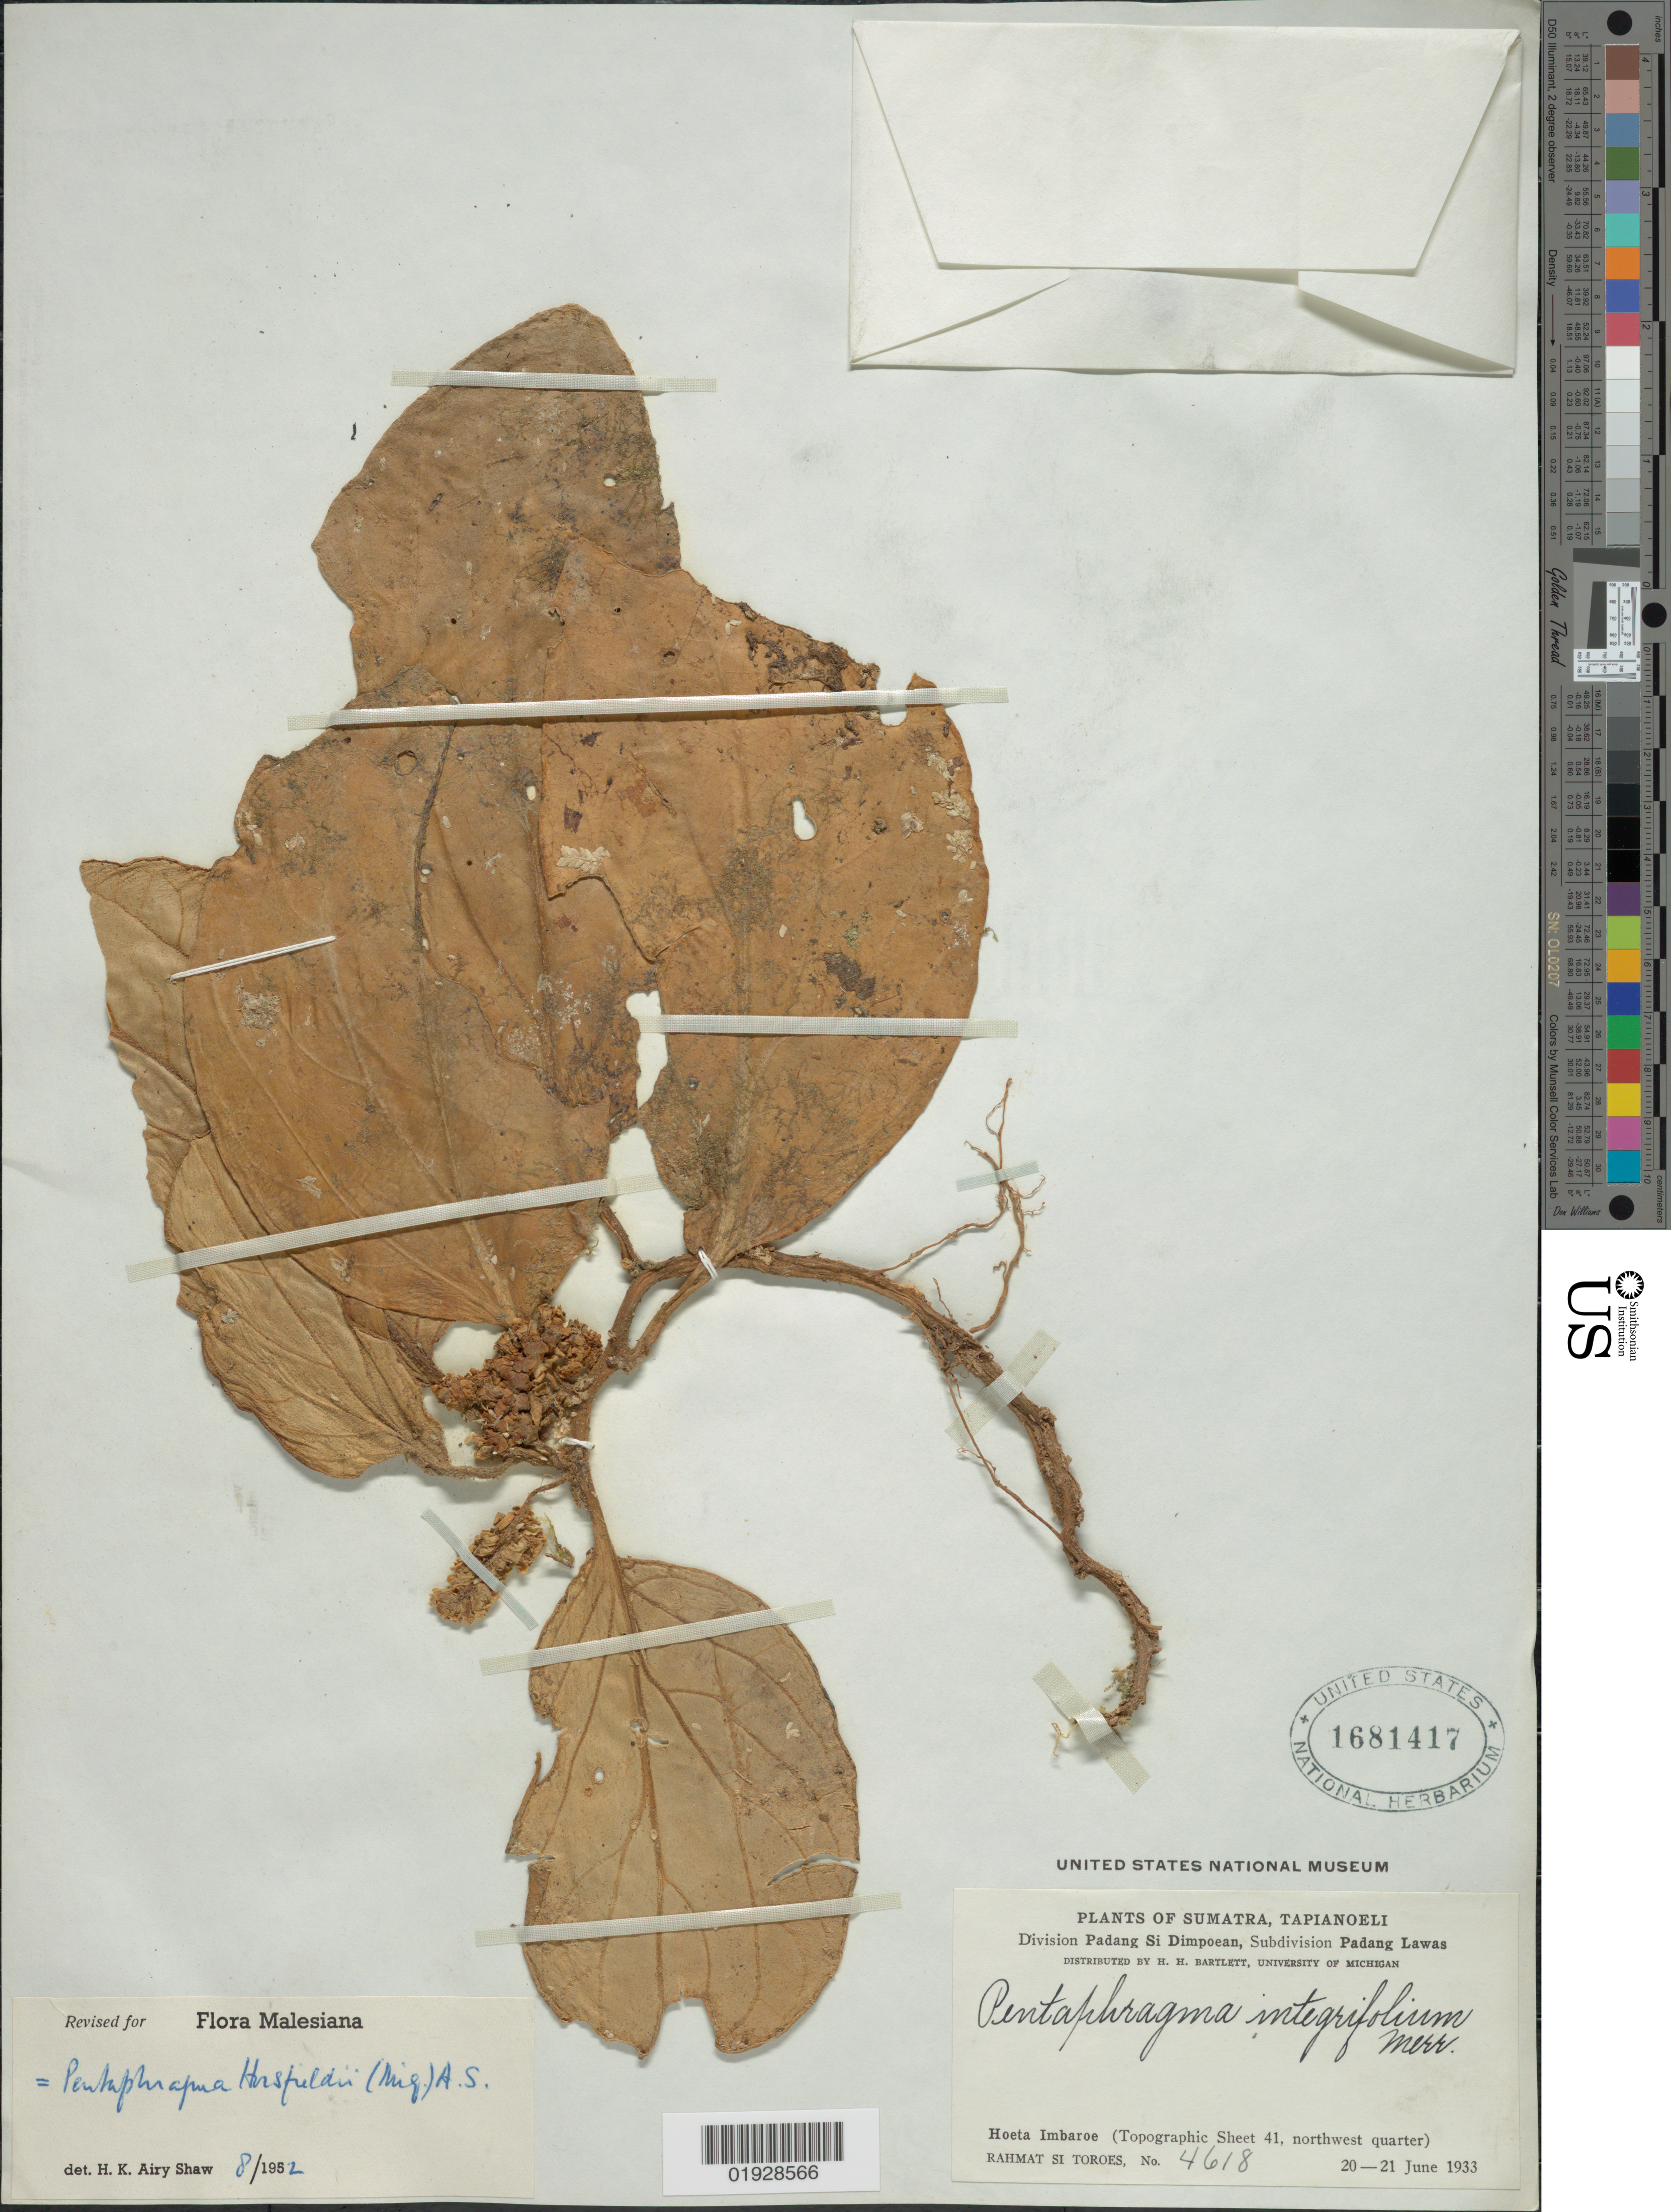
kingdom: Plantae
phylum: Tracheophyta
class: Magnoliopsida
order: Asterales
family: Pentaphragmataceae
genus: Pentaphragma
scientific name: Pentaphragma horsfieldii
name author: (Miq.) Airy Shaw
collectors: Rahmat Si Boeea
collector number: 4618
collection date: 1933-06-20/1933-06-21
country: Indonesia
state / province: Sumatra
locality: Tapianoeli. Division Padang Si Dimpoean, Subdivision Padang Lawas, Hoeta Imbaroe (Topographic Sheet 41, northwest quarter).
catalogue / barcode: US 1681417